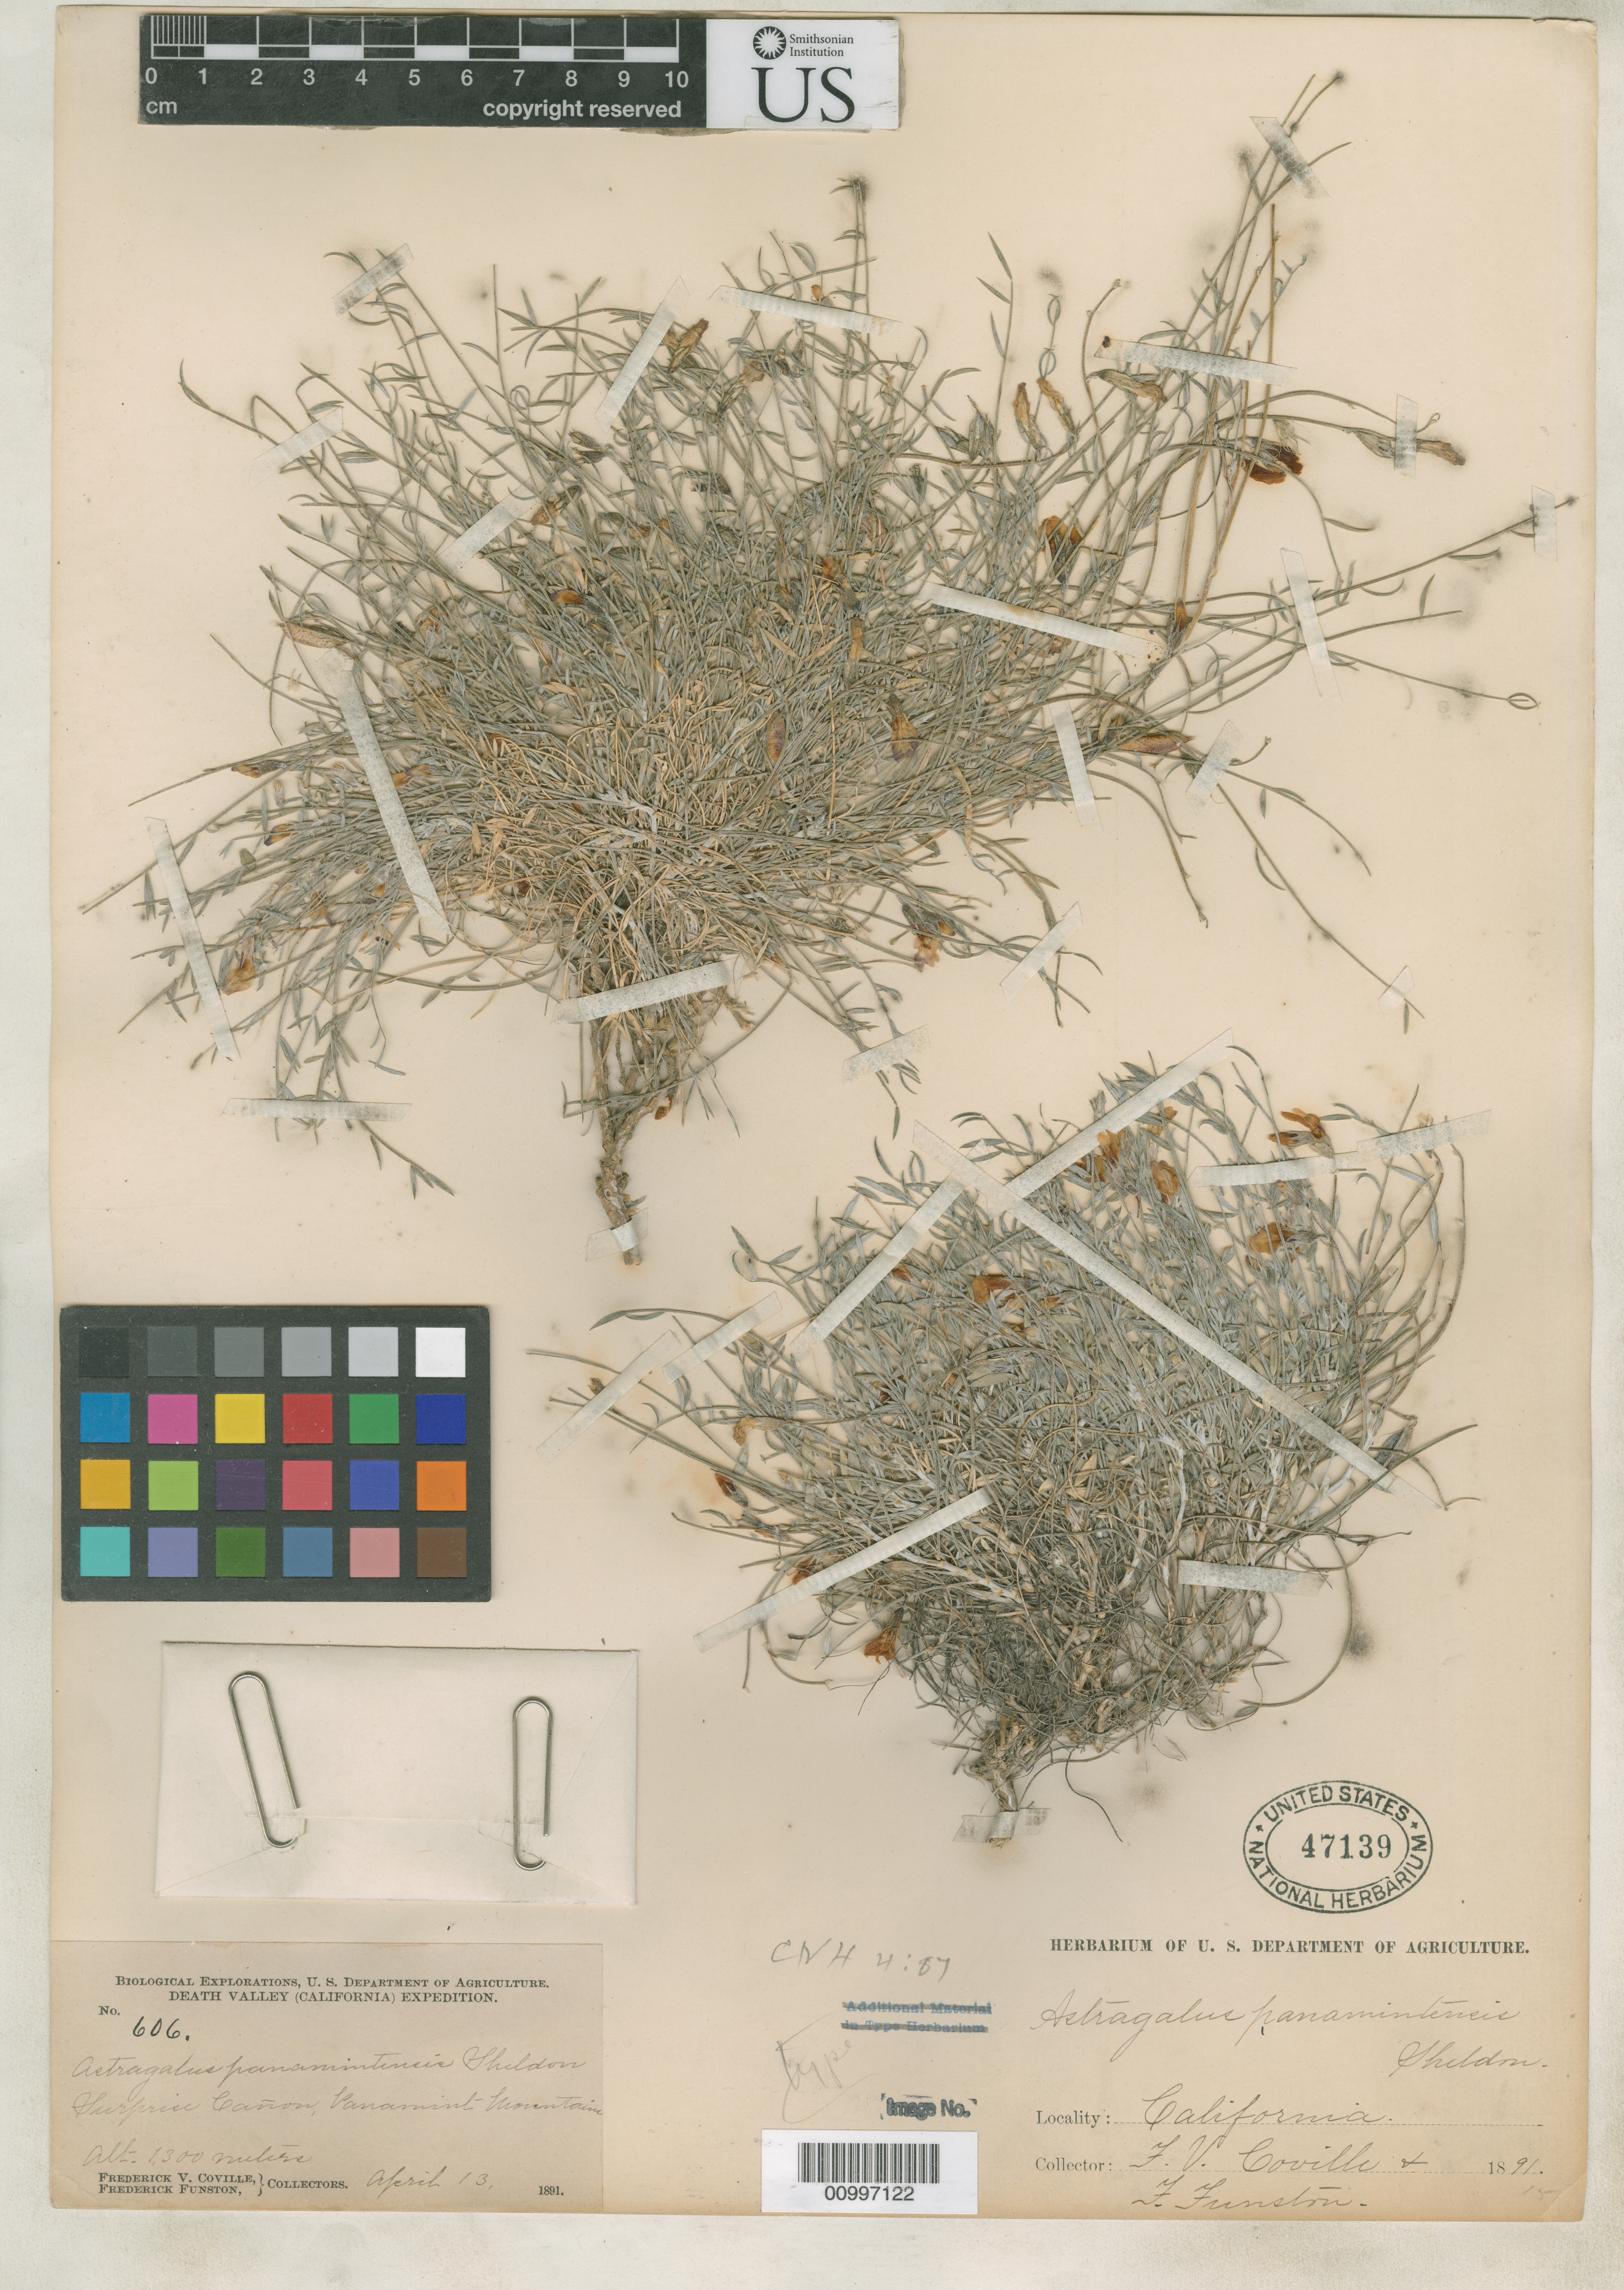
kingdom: Plantae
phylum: Tracheophyta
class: Magnoliopsida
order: Fabales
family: Fabaceae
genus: Astragalus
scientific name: Astragalus panamintensis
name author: E. Sheld. in Coville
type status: Isotype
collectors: F. V. Coville & F. Funston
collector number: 606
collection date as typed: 13 Apr 1891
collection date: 1891-04-13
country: United States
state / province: California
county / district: Inyo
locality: Panamint Mountains, Surprise Canyon.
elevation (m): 1300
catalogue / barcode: US 47139